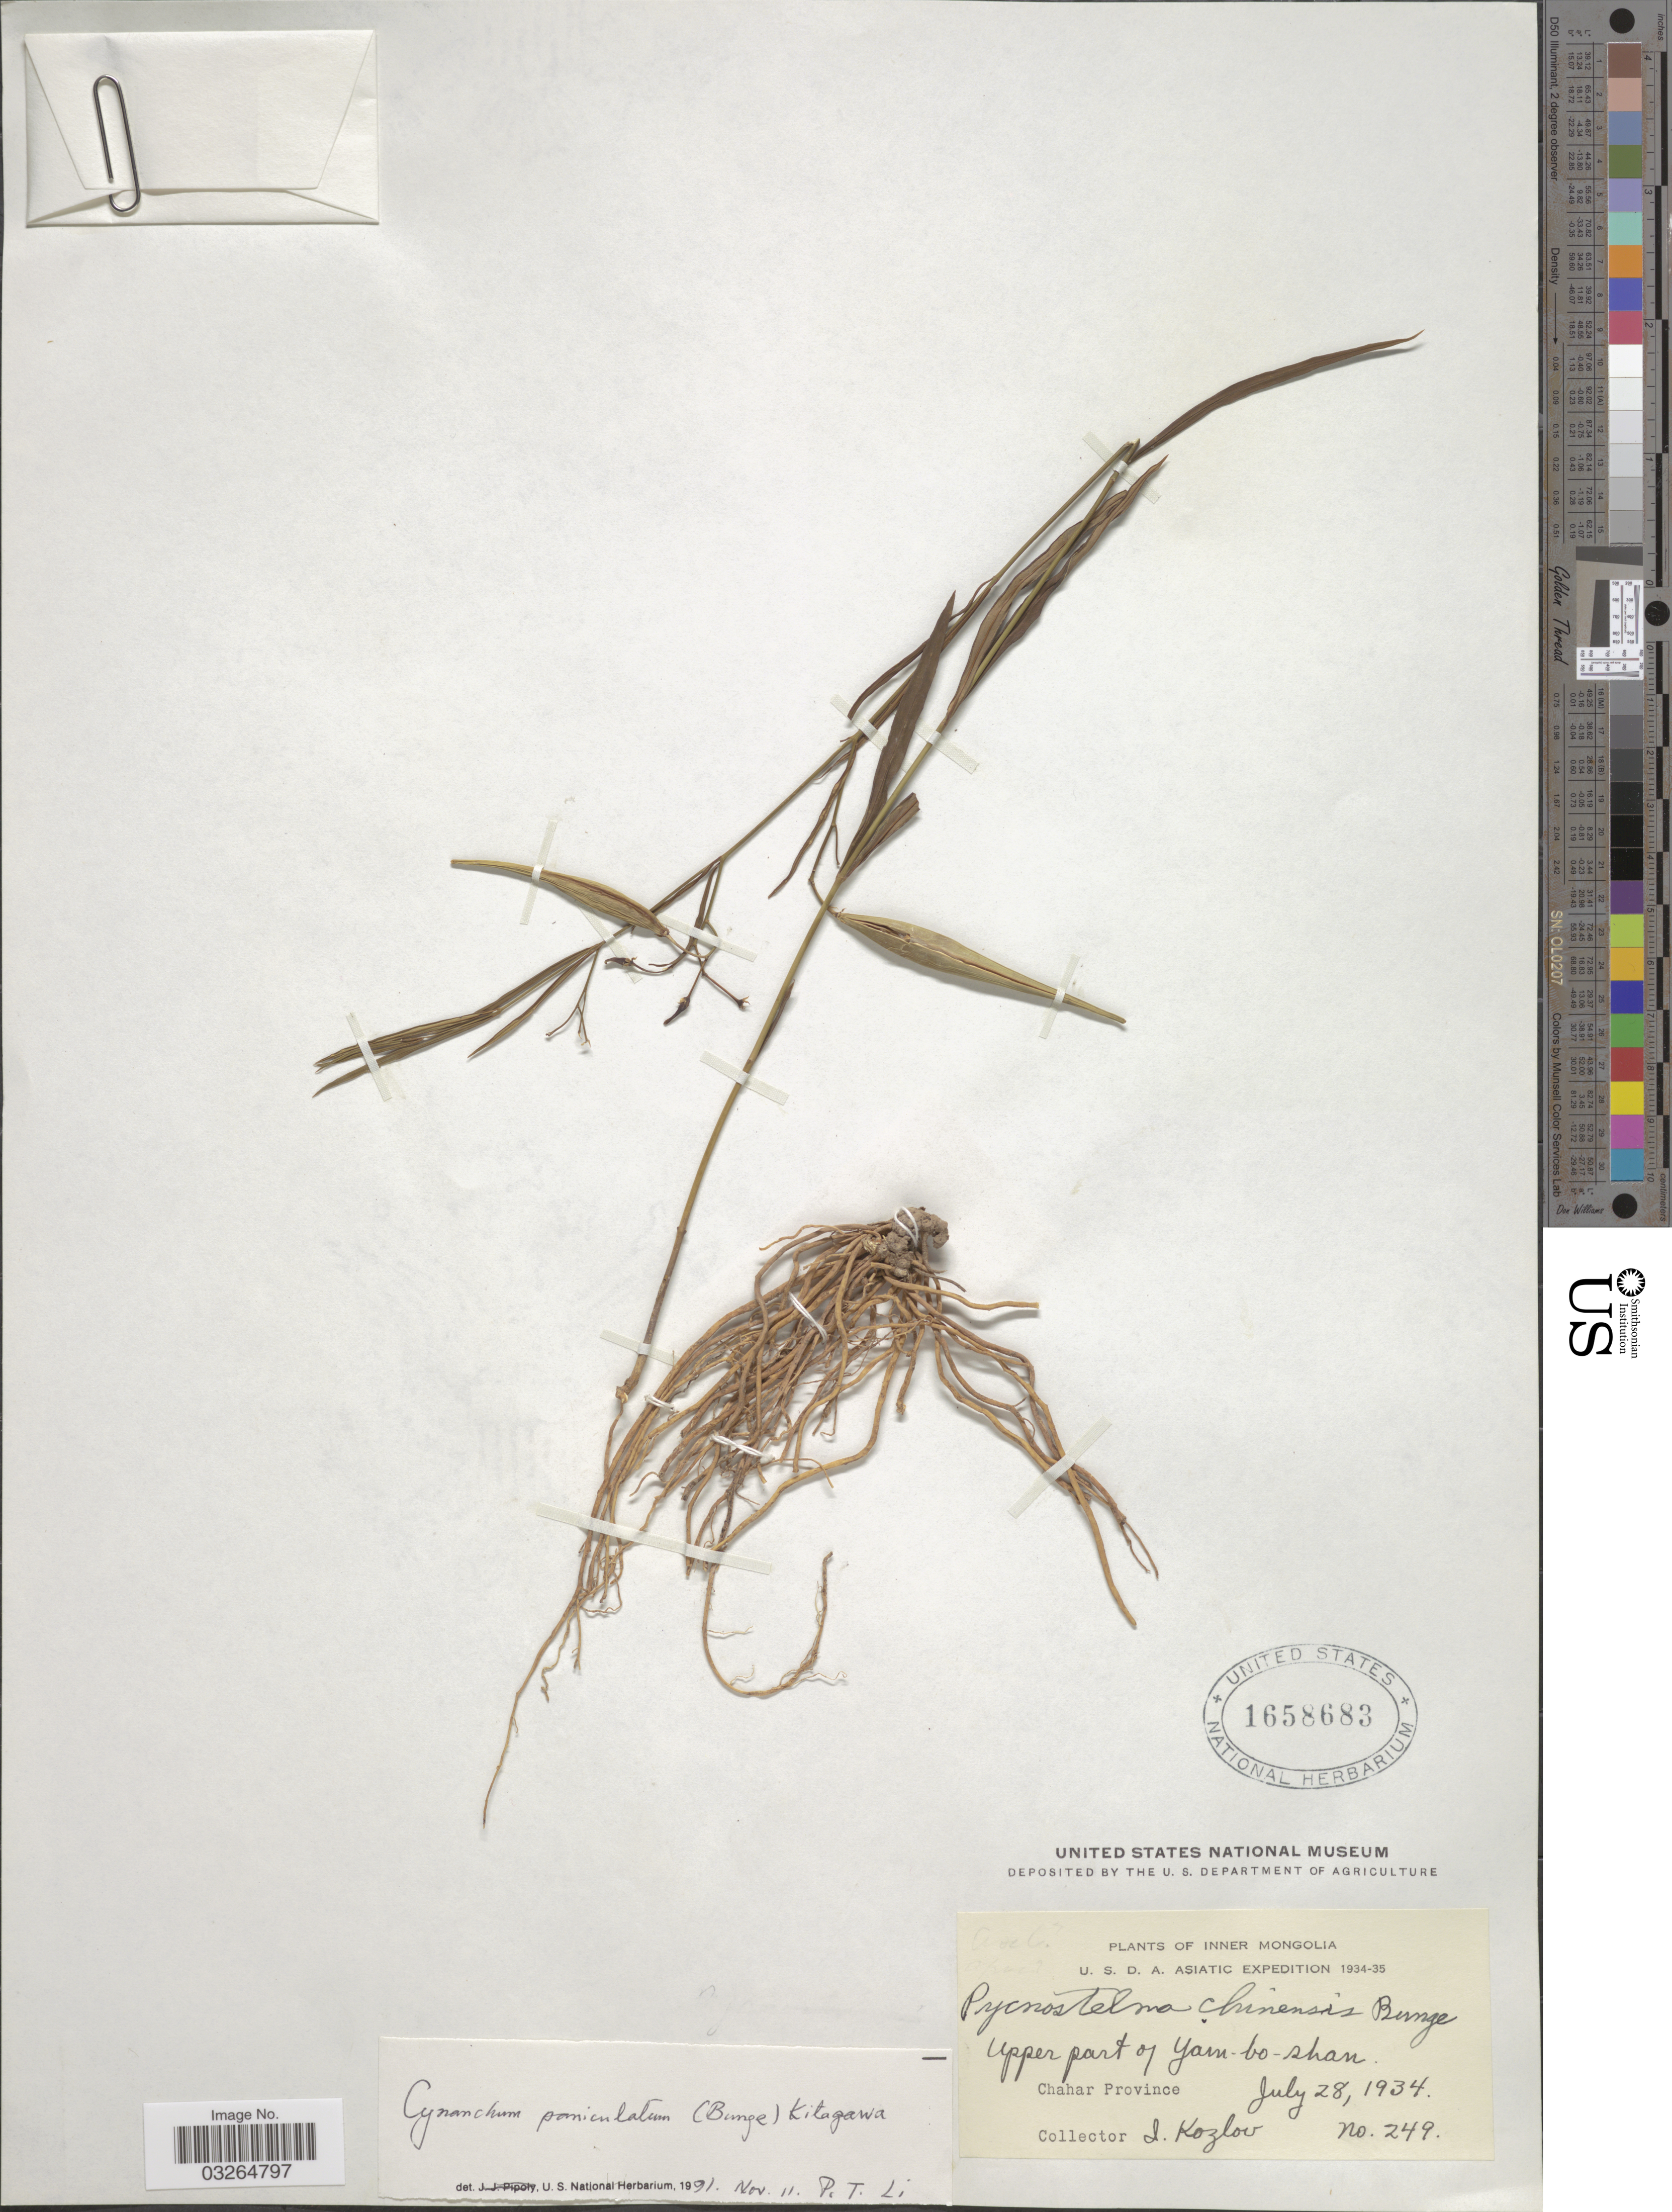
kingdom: Plantae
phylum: Tracheophyta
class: Magnoliopsida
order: Gentianales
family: Apocynaceae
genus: Cynanchum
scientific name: Cynanchum paniculatum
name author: (Bunge) Kitag. ex H. Hara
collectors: I. Kozlov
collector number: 249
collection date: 1934-07-28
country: China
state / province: Nei Monggol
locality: Inner Mongolia. Upper part of Yam-bo-shan Chahar Province.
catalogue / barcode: US 1658683